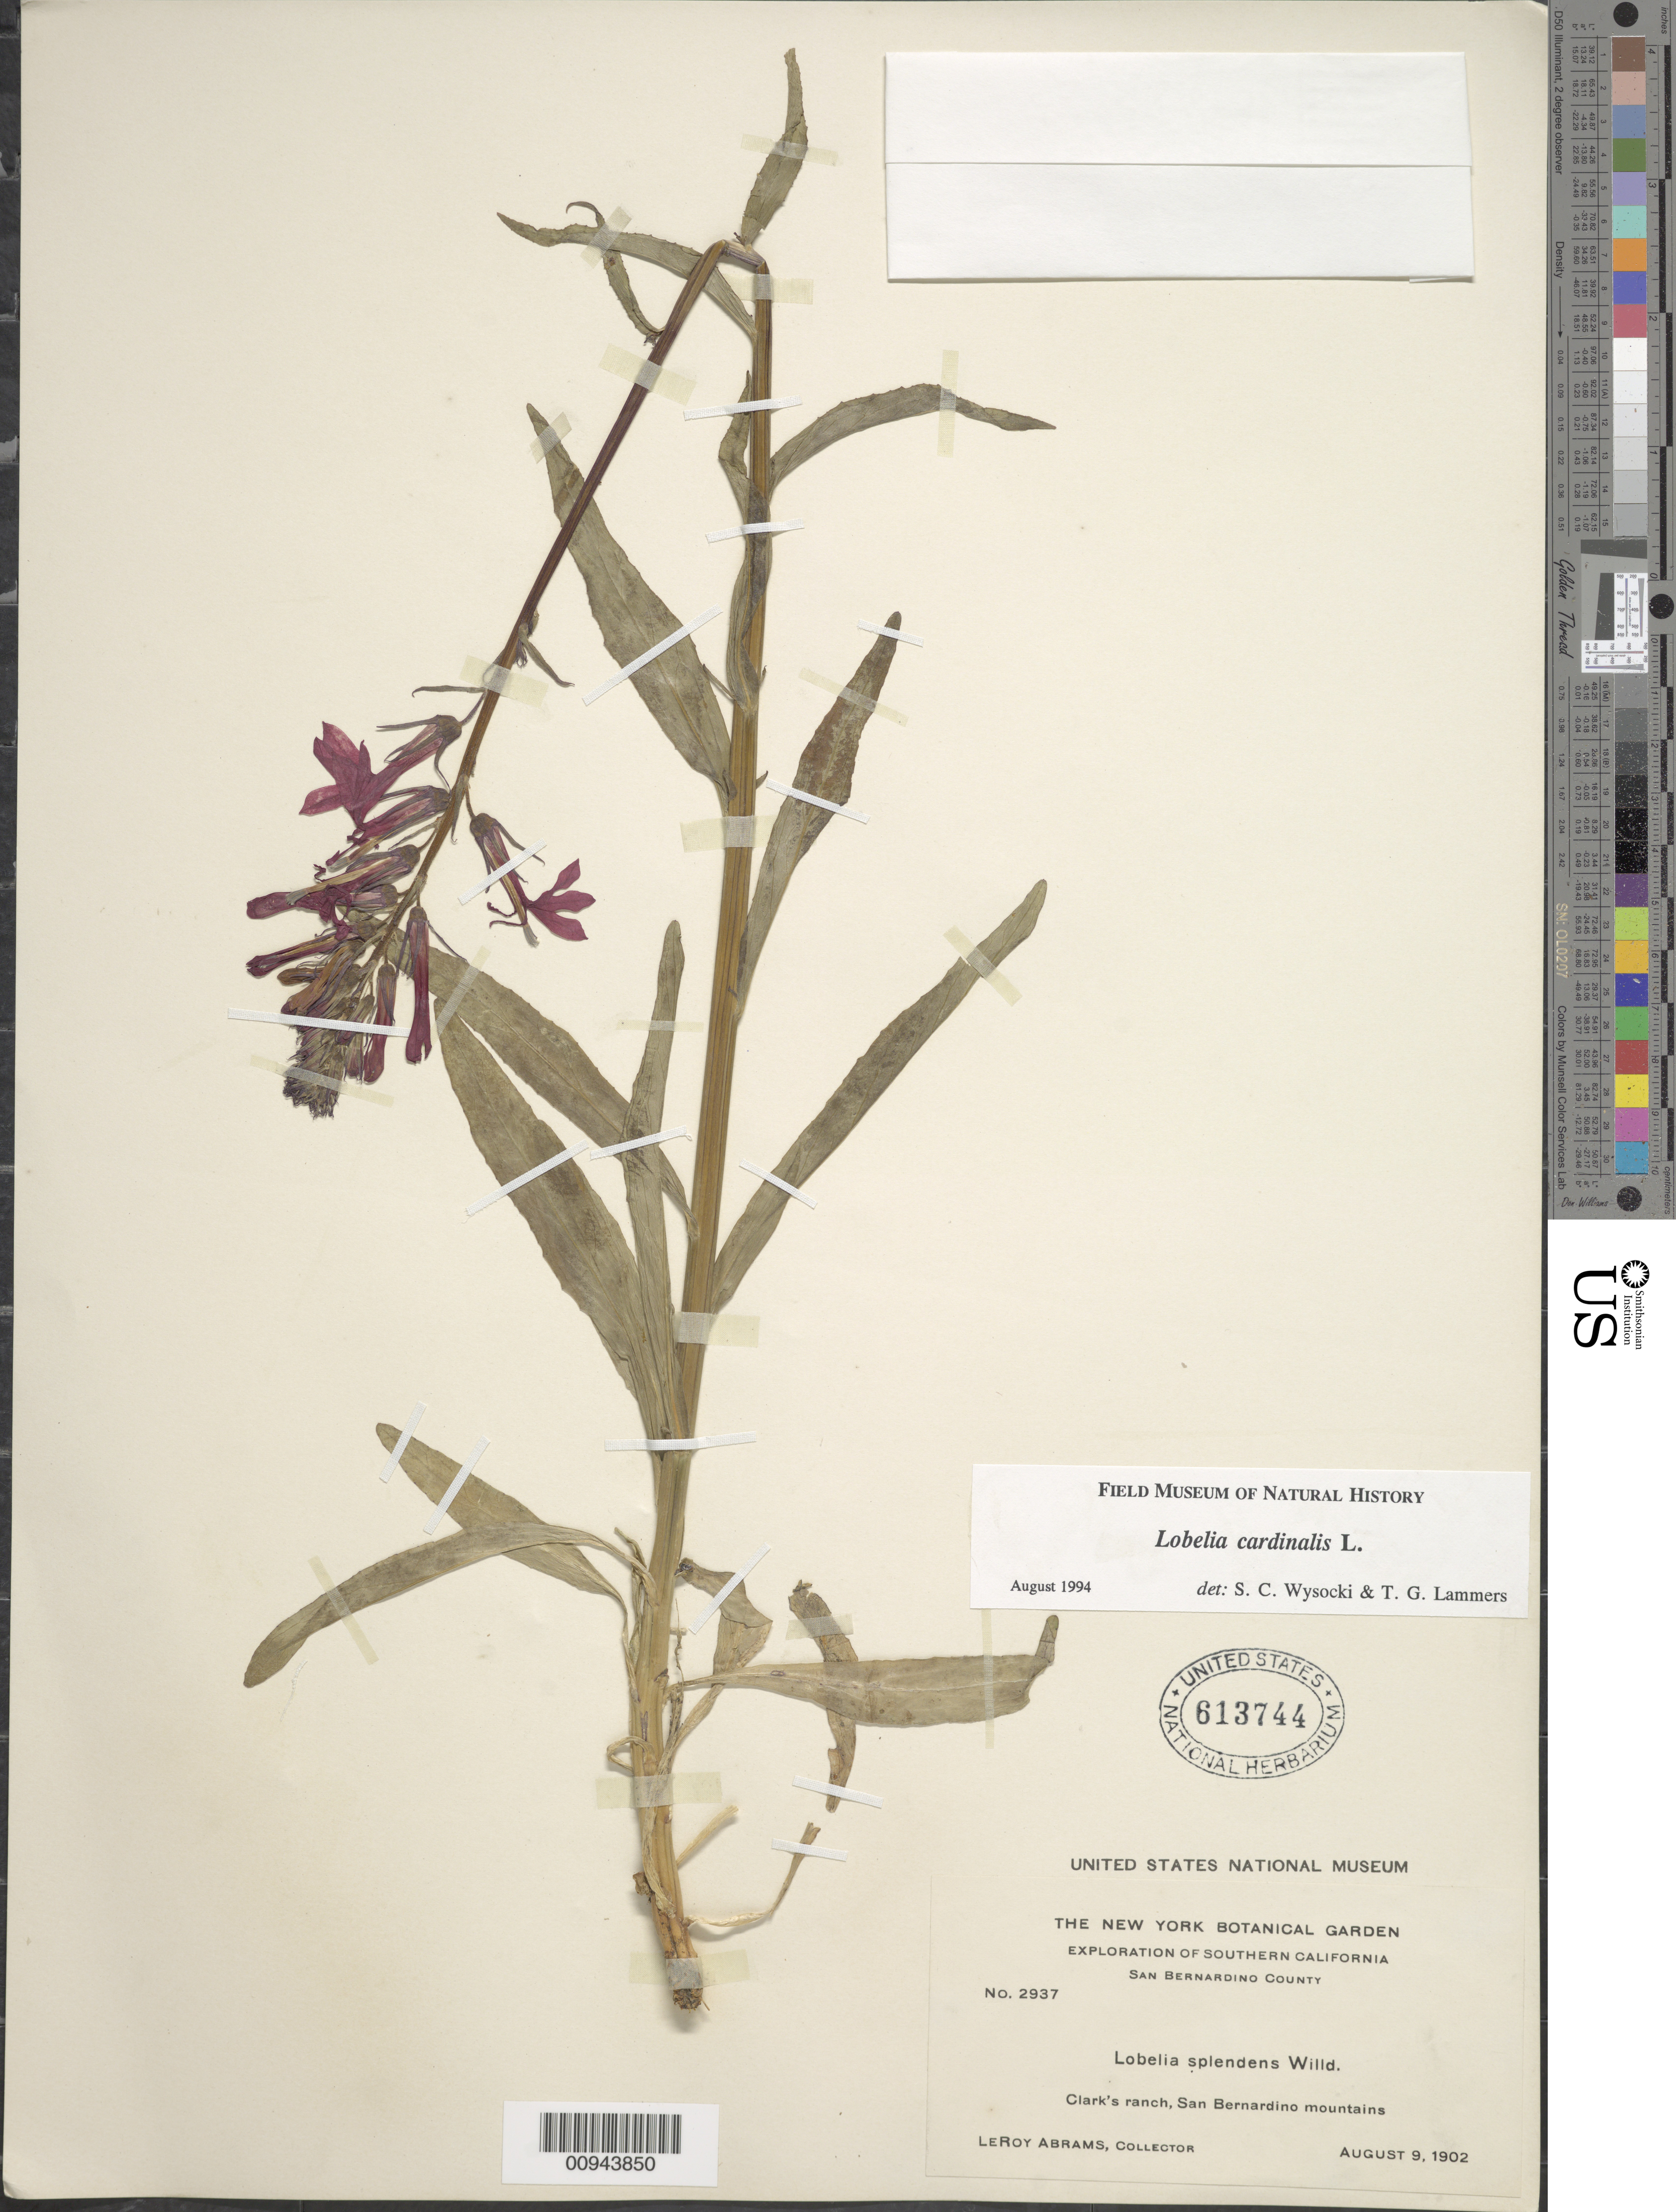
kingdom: Plantae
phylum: Tracheophyta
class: Magnoliopsida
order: Asterales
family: Campanulaceae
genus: Lobelia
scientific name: Lobelia cardinalis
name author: L.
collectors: L. Abrams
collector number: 2937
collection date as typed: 09 Aug 1902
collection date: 1902-08-09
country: United States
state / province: California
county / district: San Bernardino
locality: Clark's Ranch, San Bernardino mts.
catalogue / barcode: US 613744